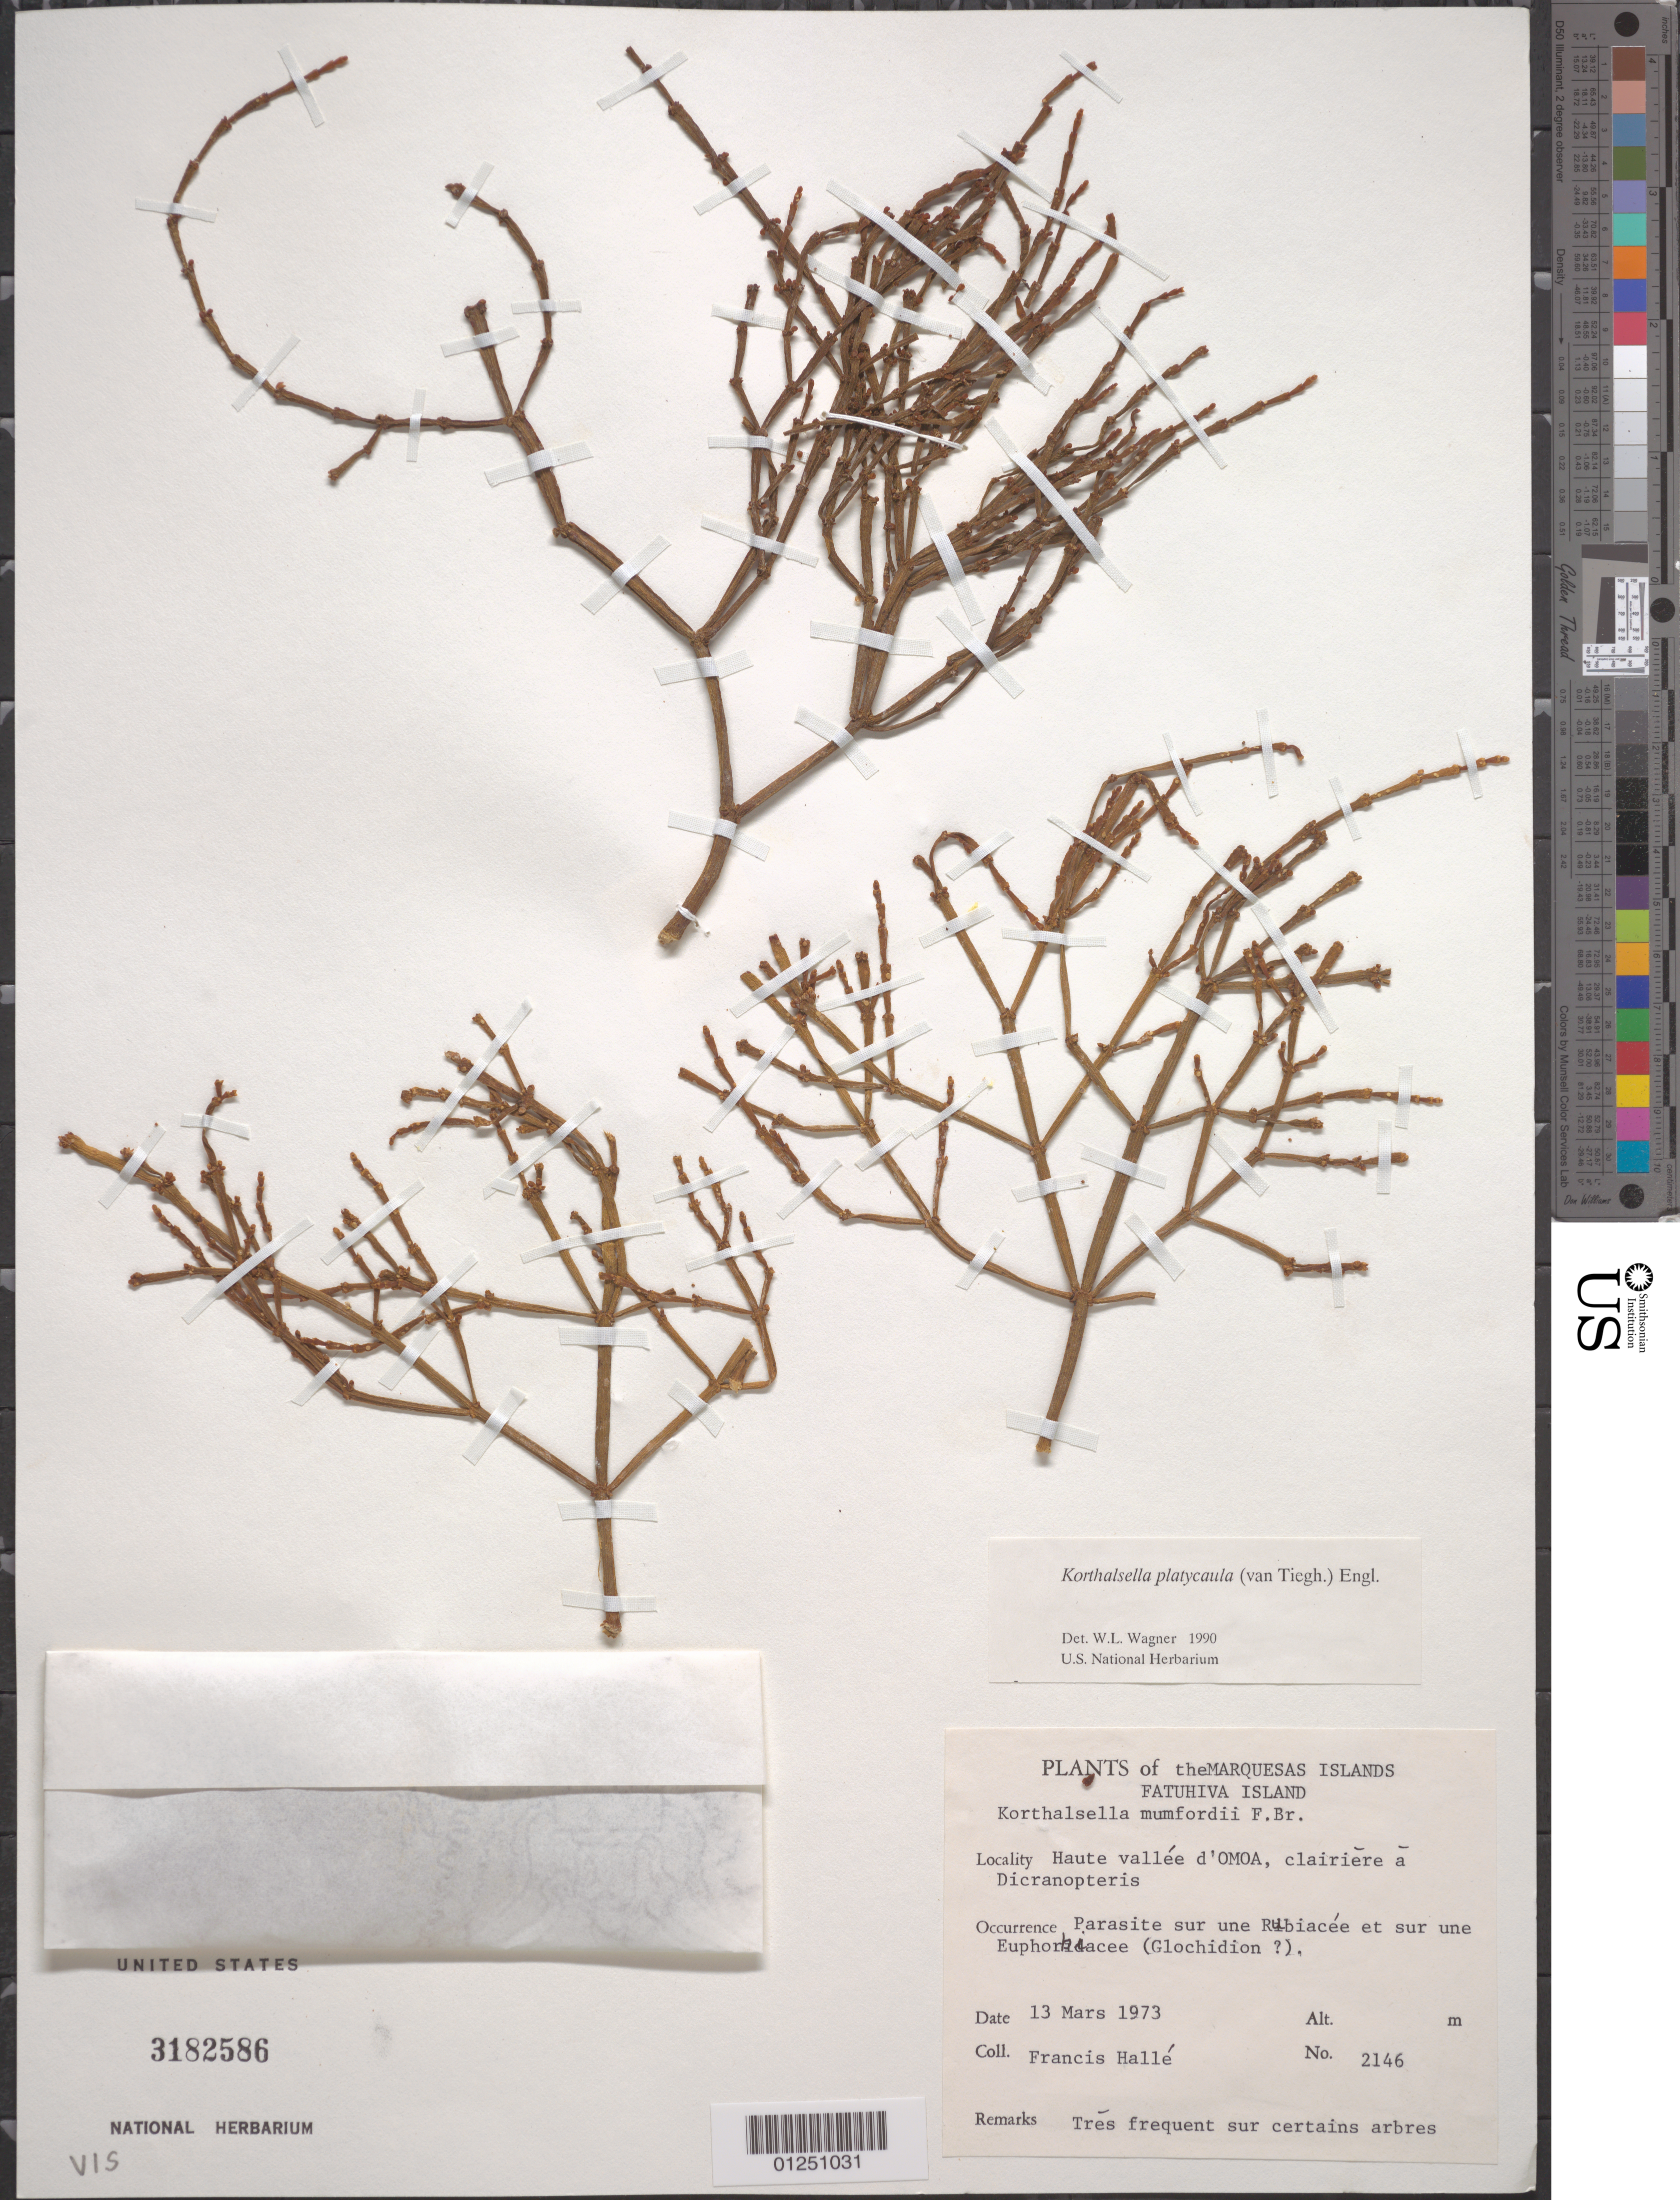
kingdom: Plantae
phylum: Tracheophyta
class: Magnoliopsida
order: Santalales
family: Viscaceae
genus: Korthalsella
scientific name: Korthalsella platycaula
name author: (Tiegh.) Engl.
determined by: Wagner, W. L., (BOT), Smithsonian Institution - National Museum of Natural History (UNITED STATES)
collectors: F. Hallé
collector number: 2146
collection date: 1973-03-13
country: French Polynesia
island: Fatu Hiva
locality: Haute vallée d'Omo'a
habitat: Clarière à Dicranopteris, parasite sur un Rubiaceaeet un Euphorbiaceae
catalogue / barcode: US 3182586